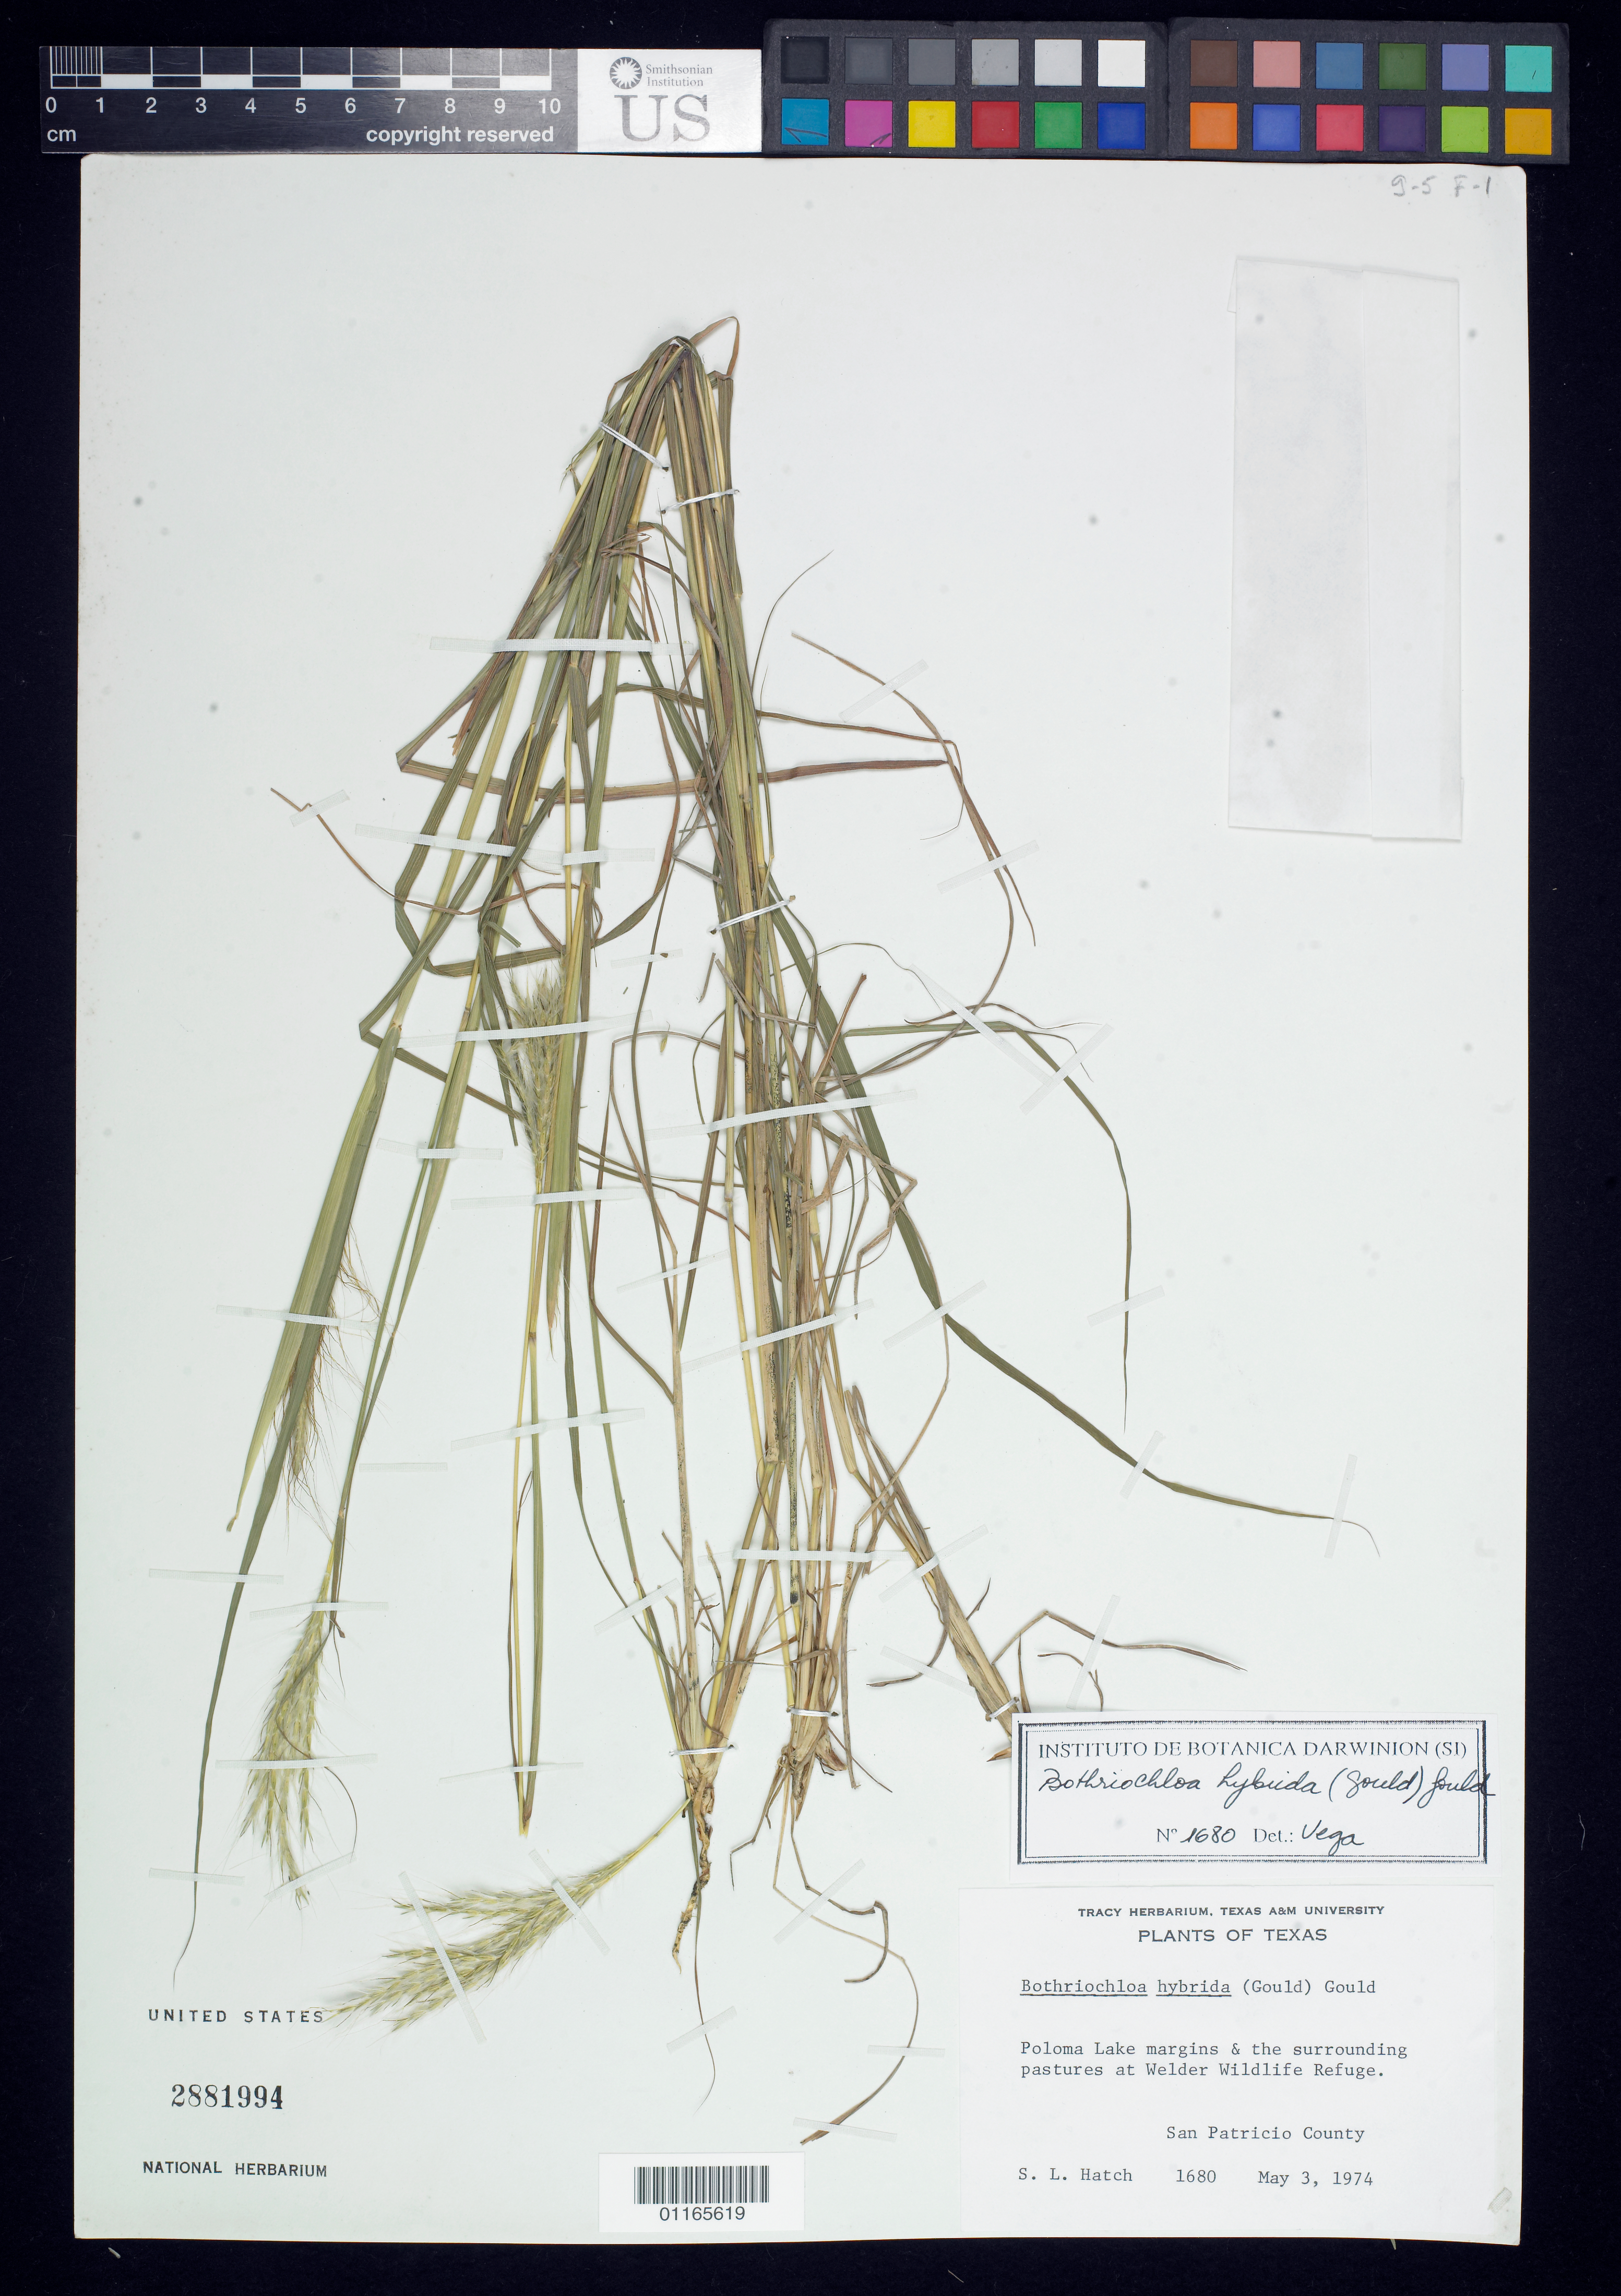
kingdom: Plantae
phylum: Tracheophyta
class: Liliopsida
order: Poales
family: Poaceae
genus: Bothriochloa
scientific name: Bothriochloa hybrida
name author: (Gould) Gould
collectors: S. Hatch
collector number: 1680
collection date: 1974-05-03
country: United States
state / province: Texas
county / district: San Patricio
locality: Poloma Lake margins and the surrounding pastures at Welder Wildlife Refuge.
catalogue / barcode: US 2881994